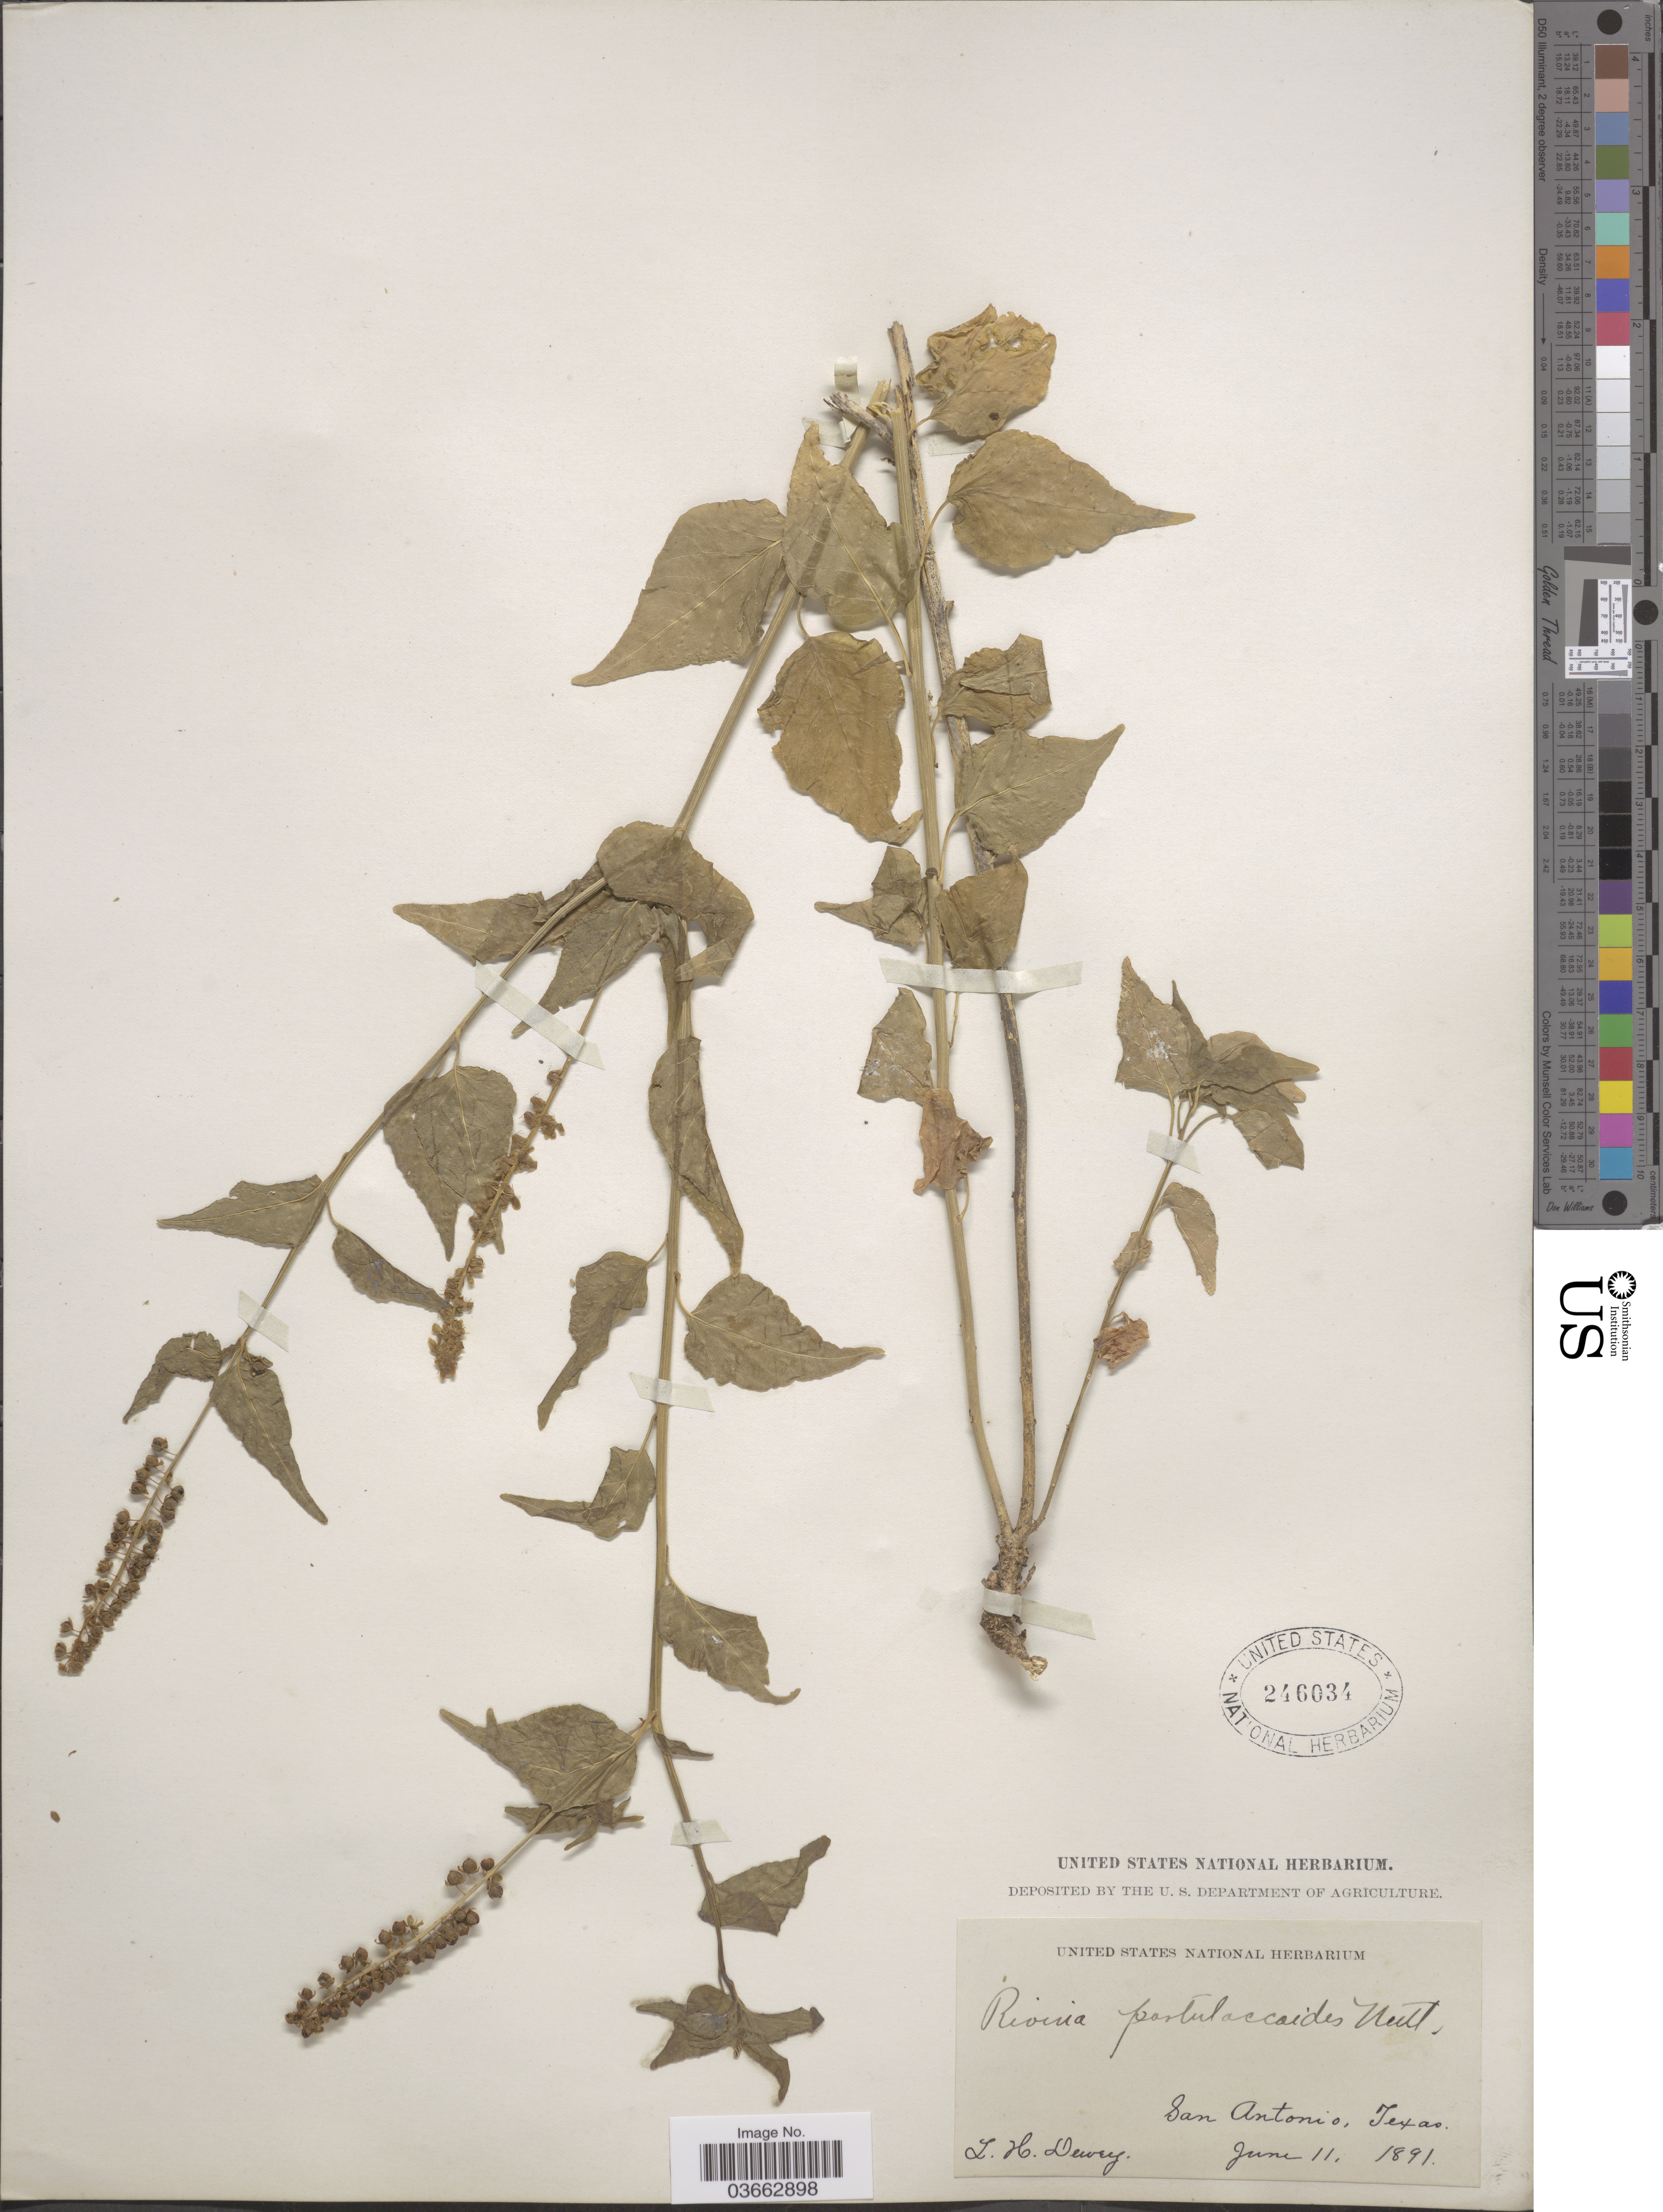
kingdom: Plantae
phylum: Tracheophyta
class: Magnoliopsida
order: Caryophyllales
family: Phytolaccaceae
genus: Rivina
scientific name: Rivina humilis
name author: L.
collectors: L. H. Dewey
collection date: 1891-06-11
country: United States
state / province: Texas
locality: San Antonio.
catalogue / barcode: US 246034